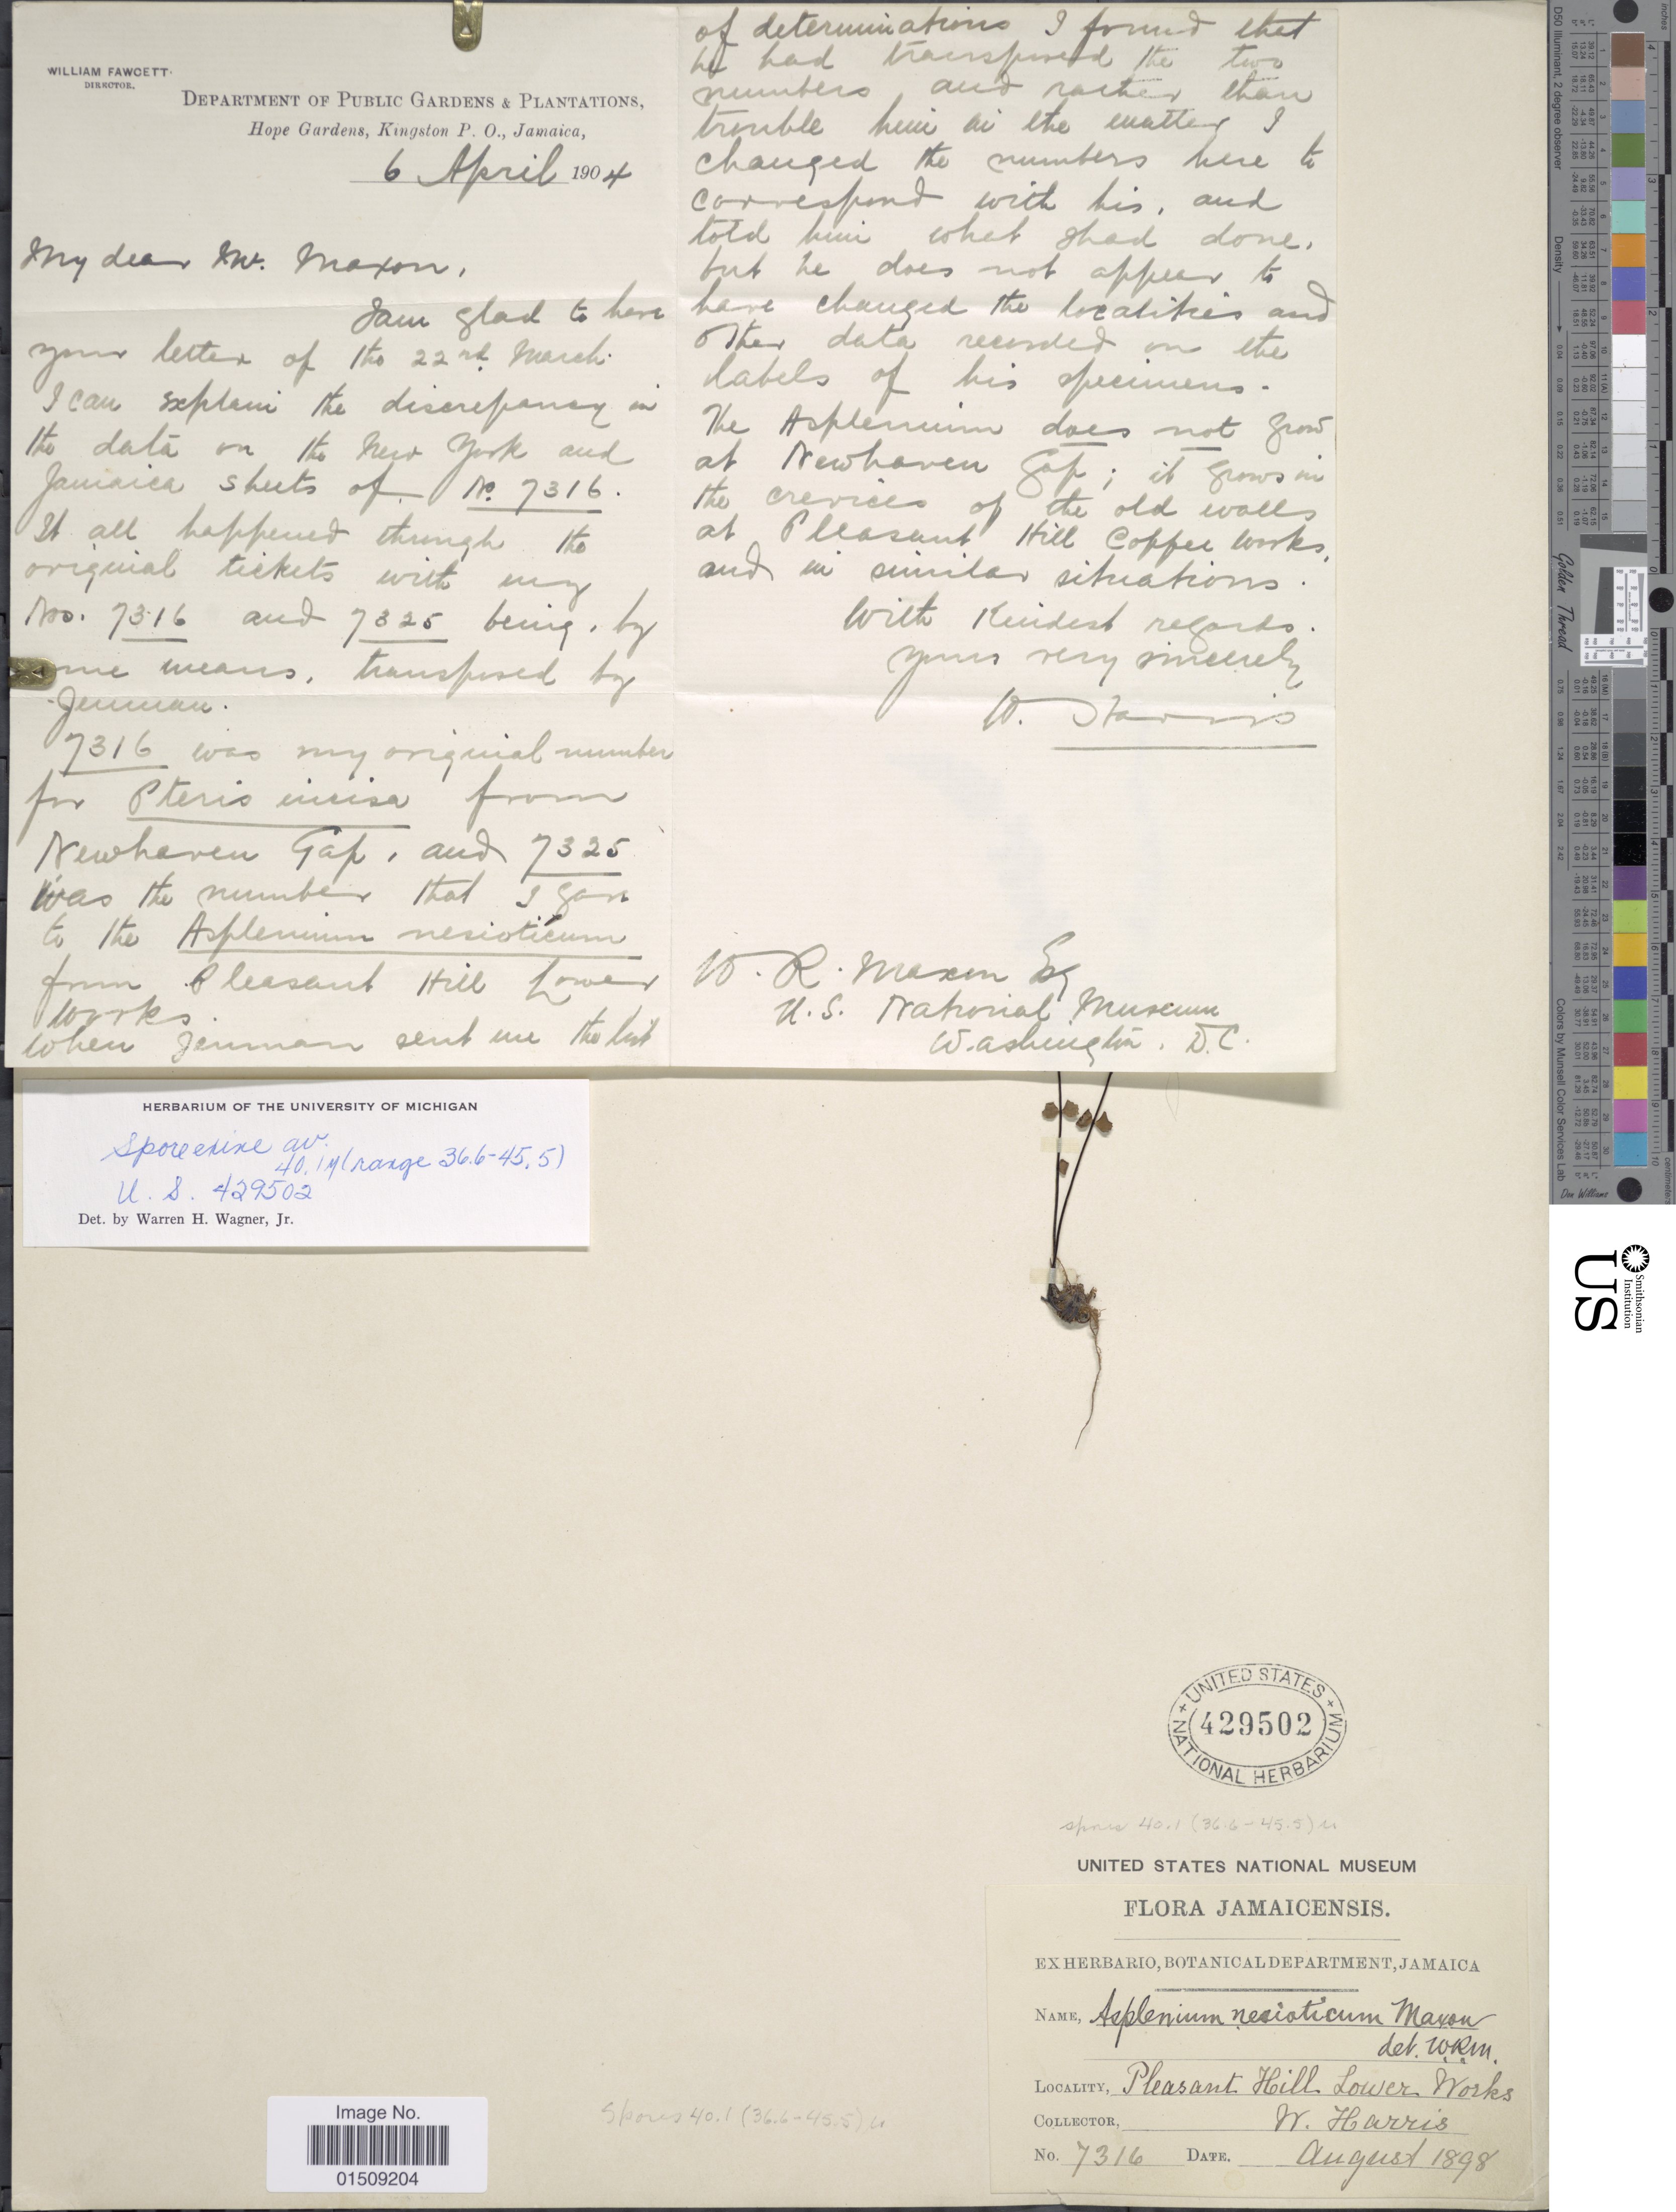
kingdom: Plantae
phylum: Tracheophyta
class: Polypodiopsida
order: Polypodiales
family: Aspleniaceae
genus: Asplenium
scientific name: Asplenium nesioticum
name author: Maxon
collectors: W. Harris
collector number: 7316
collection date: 1898-08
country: Jamaica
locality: Jamaicensis. Pleasant Hill, Lower works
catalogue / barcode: US 429502